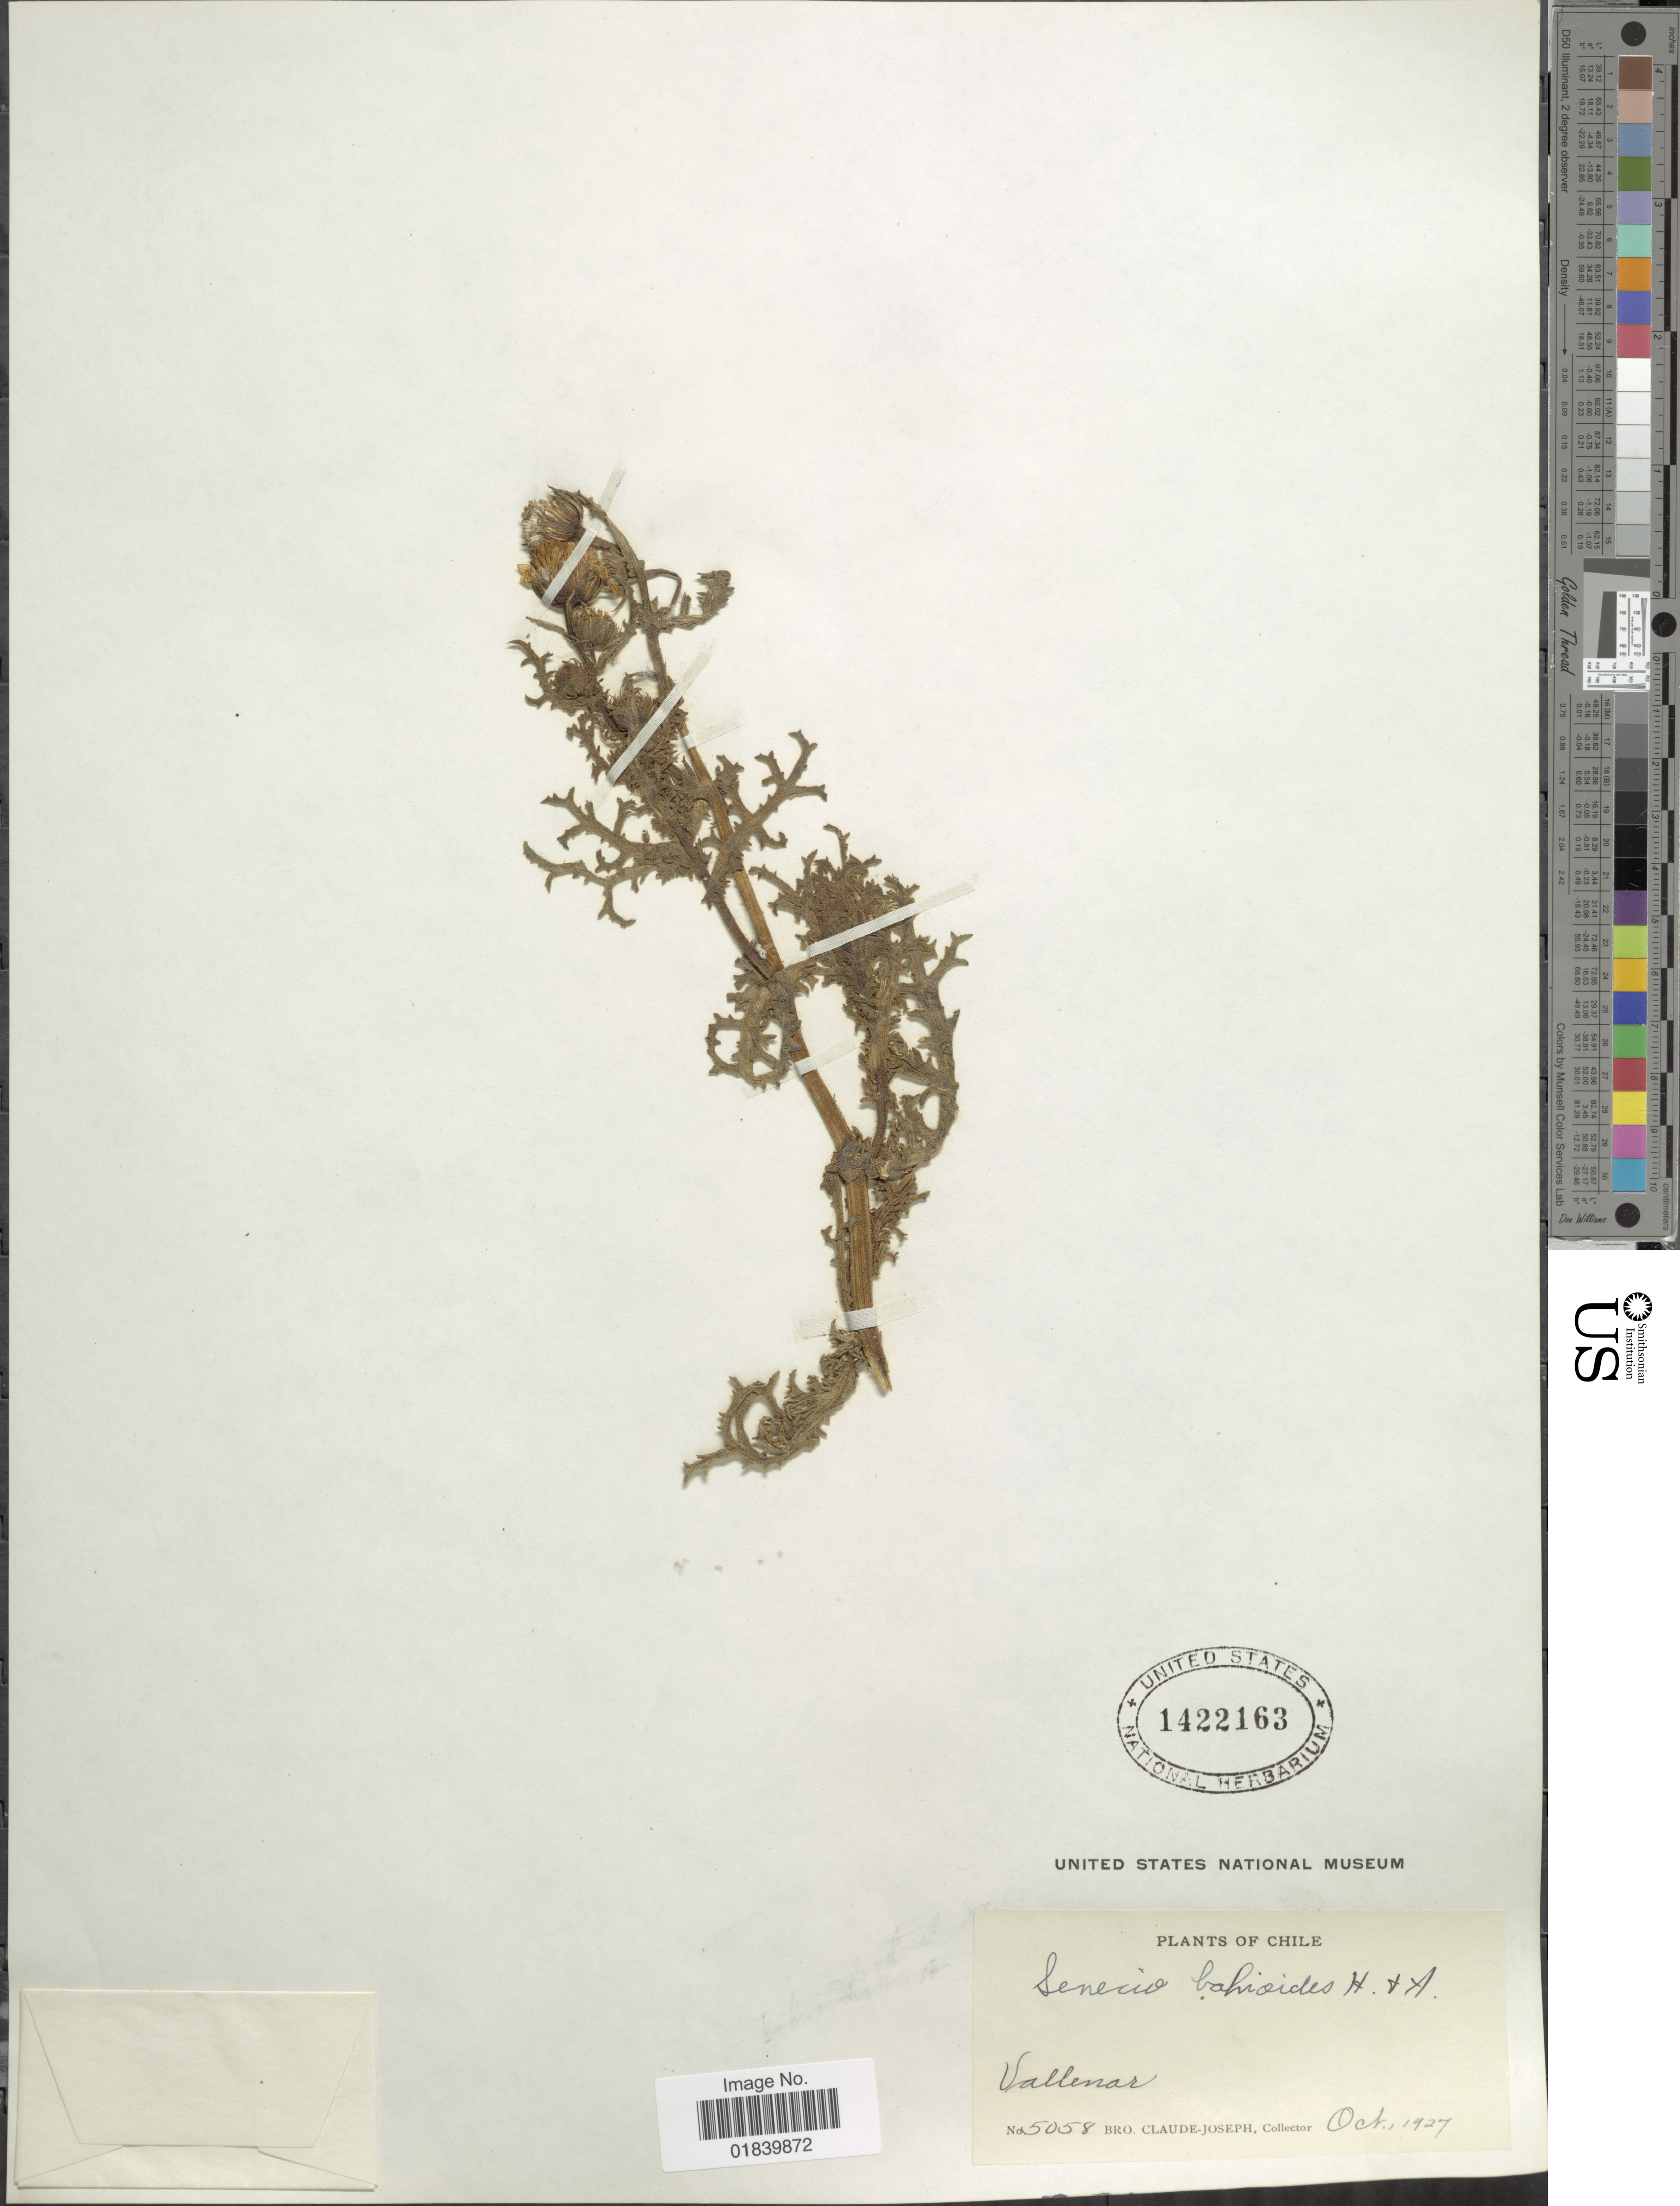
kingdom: Plantae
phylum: Tracheophyta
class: Magnoliopsida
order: Asterales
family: Asteraceae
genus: Senecio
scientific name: Senecio bahioides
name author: Hook. & Arn.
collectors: Bro. Claude-Joseph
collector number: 5058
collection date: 1927-10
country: Chile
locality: Vallenar.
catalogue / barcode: US 1422163